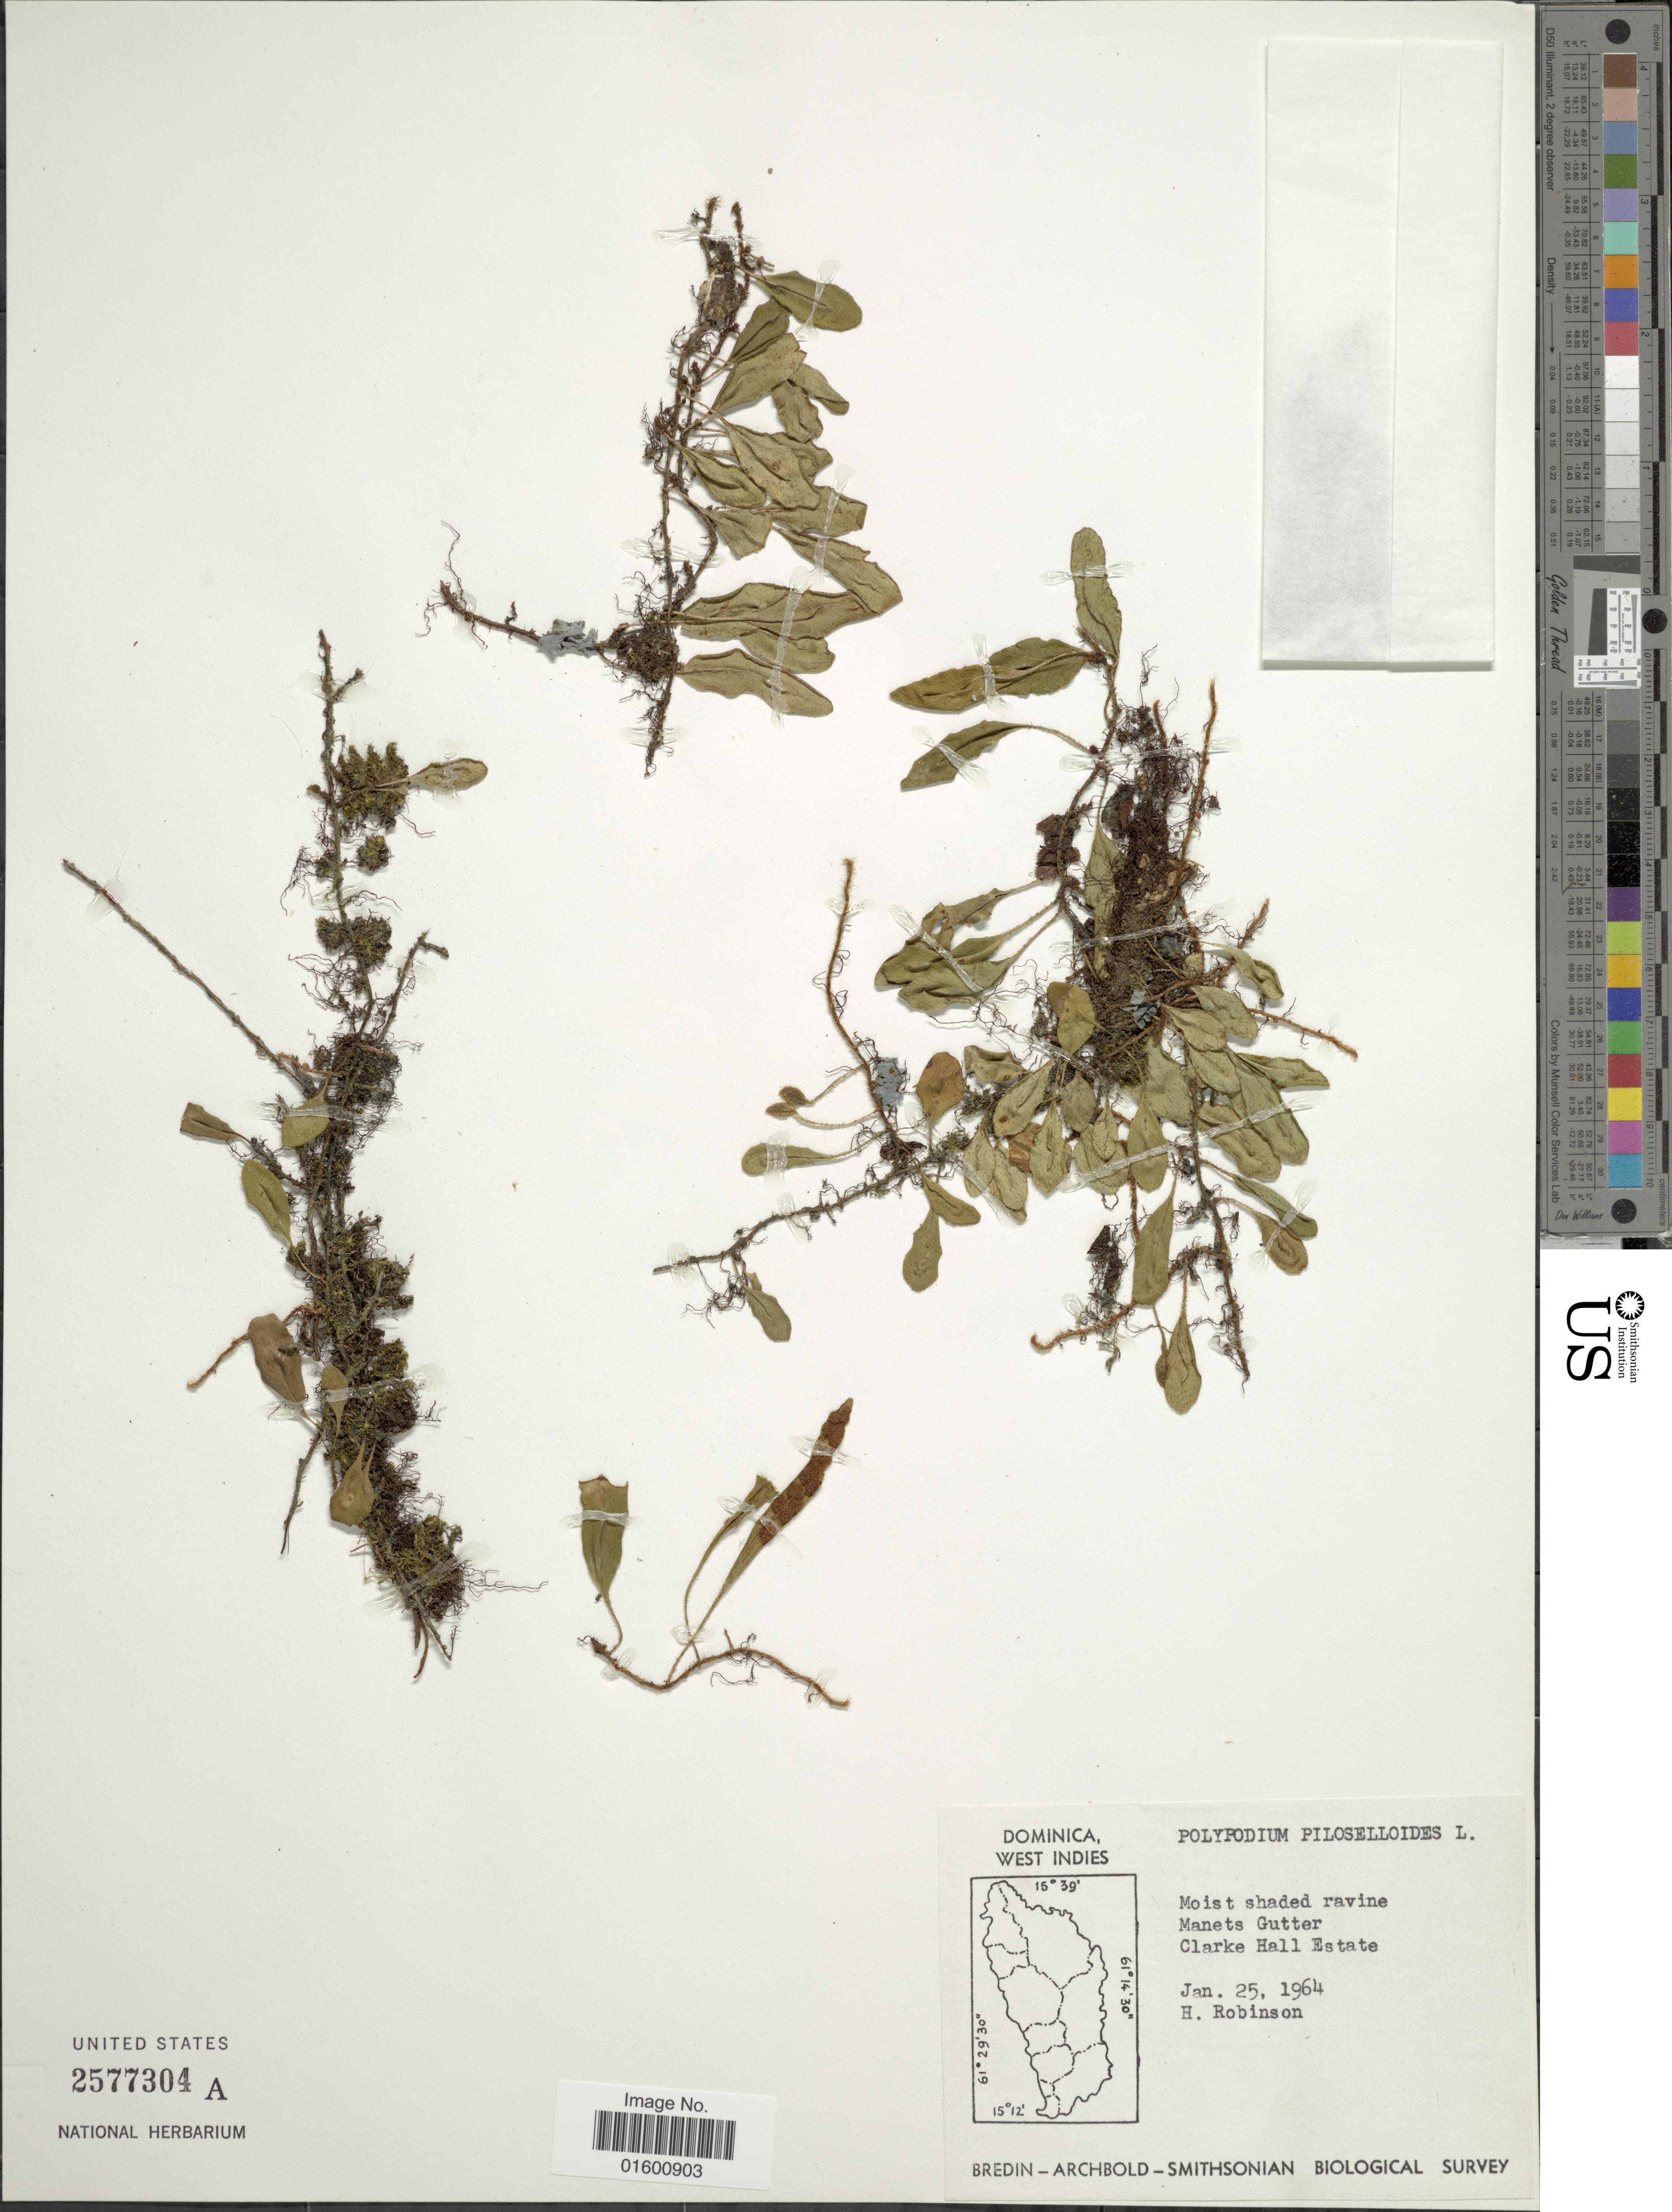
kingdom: Plantae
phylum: Tracheophyta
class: Polypodiopsida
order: Polypodiales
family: Polypodiaceae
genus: Microgramma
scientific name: Microgramma piloselloides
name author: (L.) Copel.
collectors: H. Robinson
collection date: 1964-01-25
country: Dominica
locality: Moist shaded ravine, Manets Gutter, Clarke Hall Estate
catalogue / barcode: US 2577304A